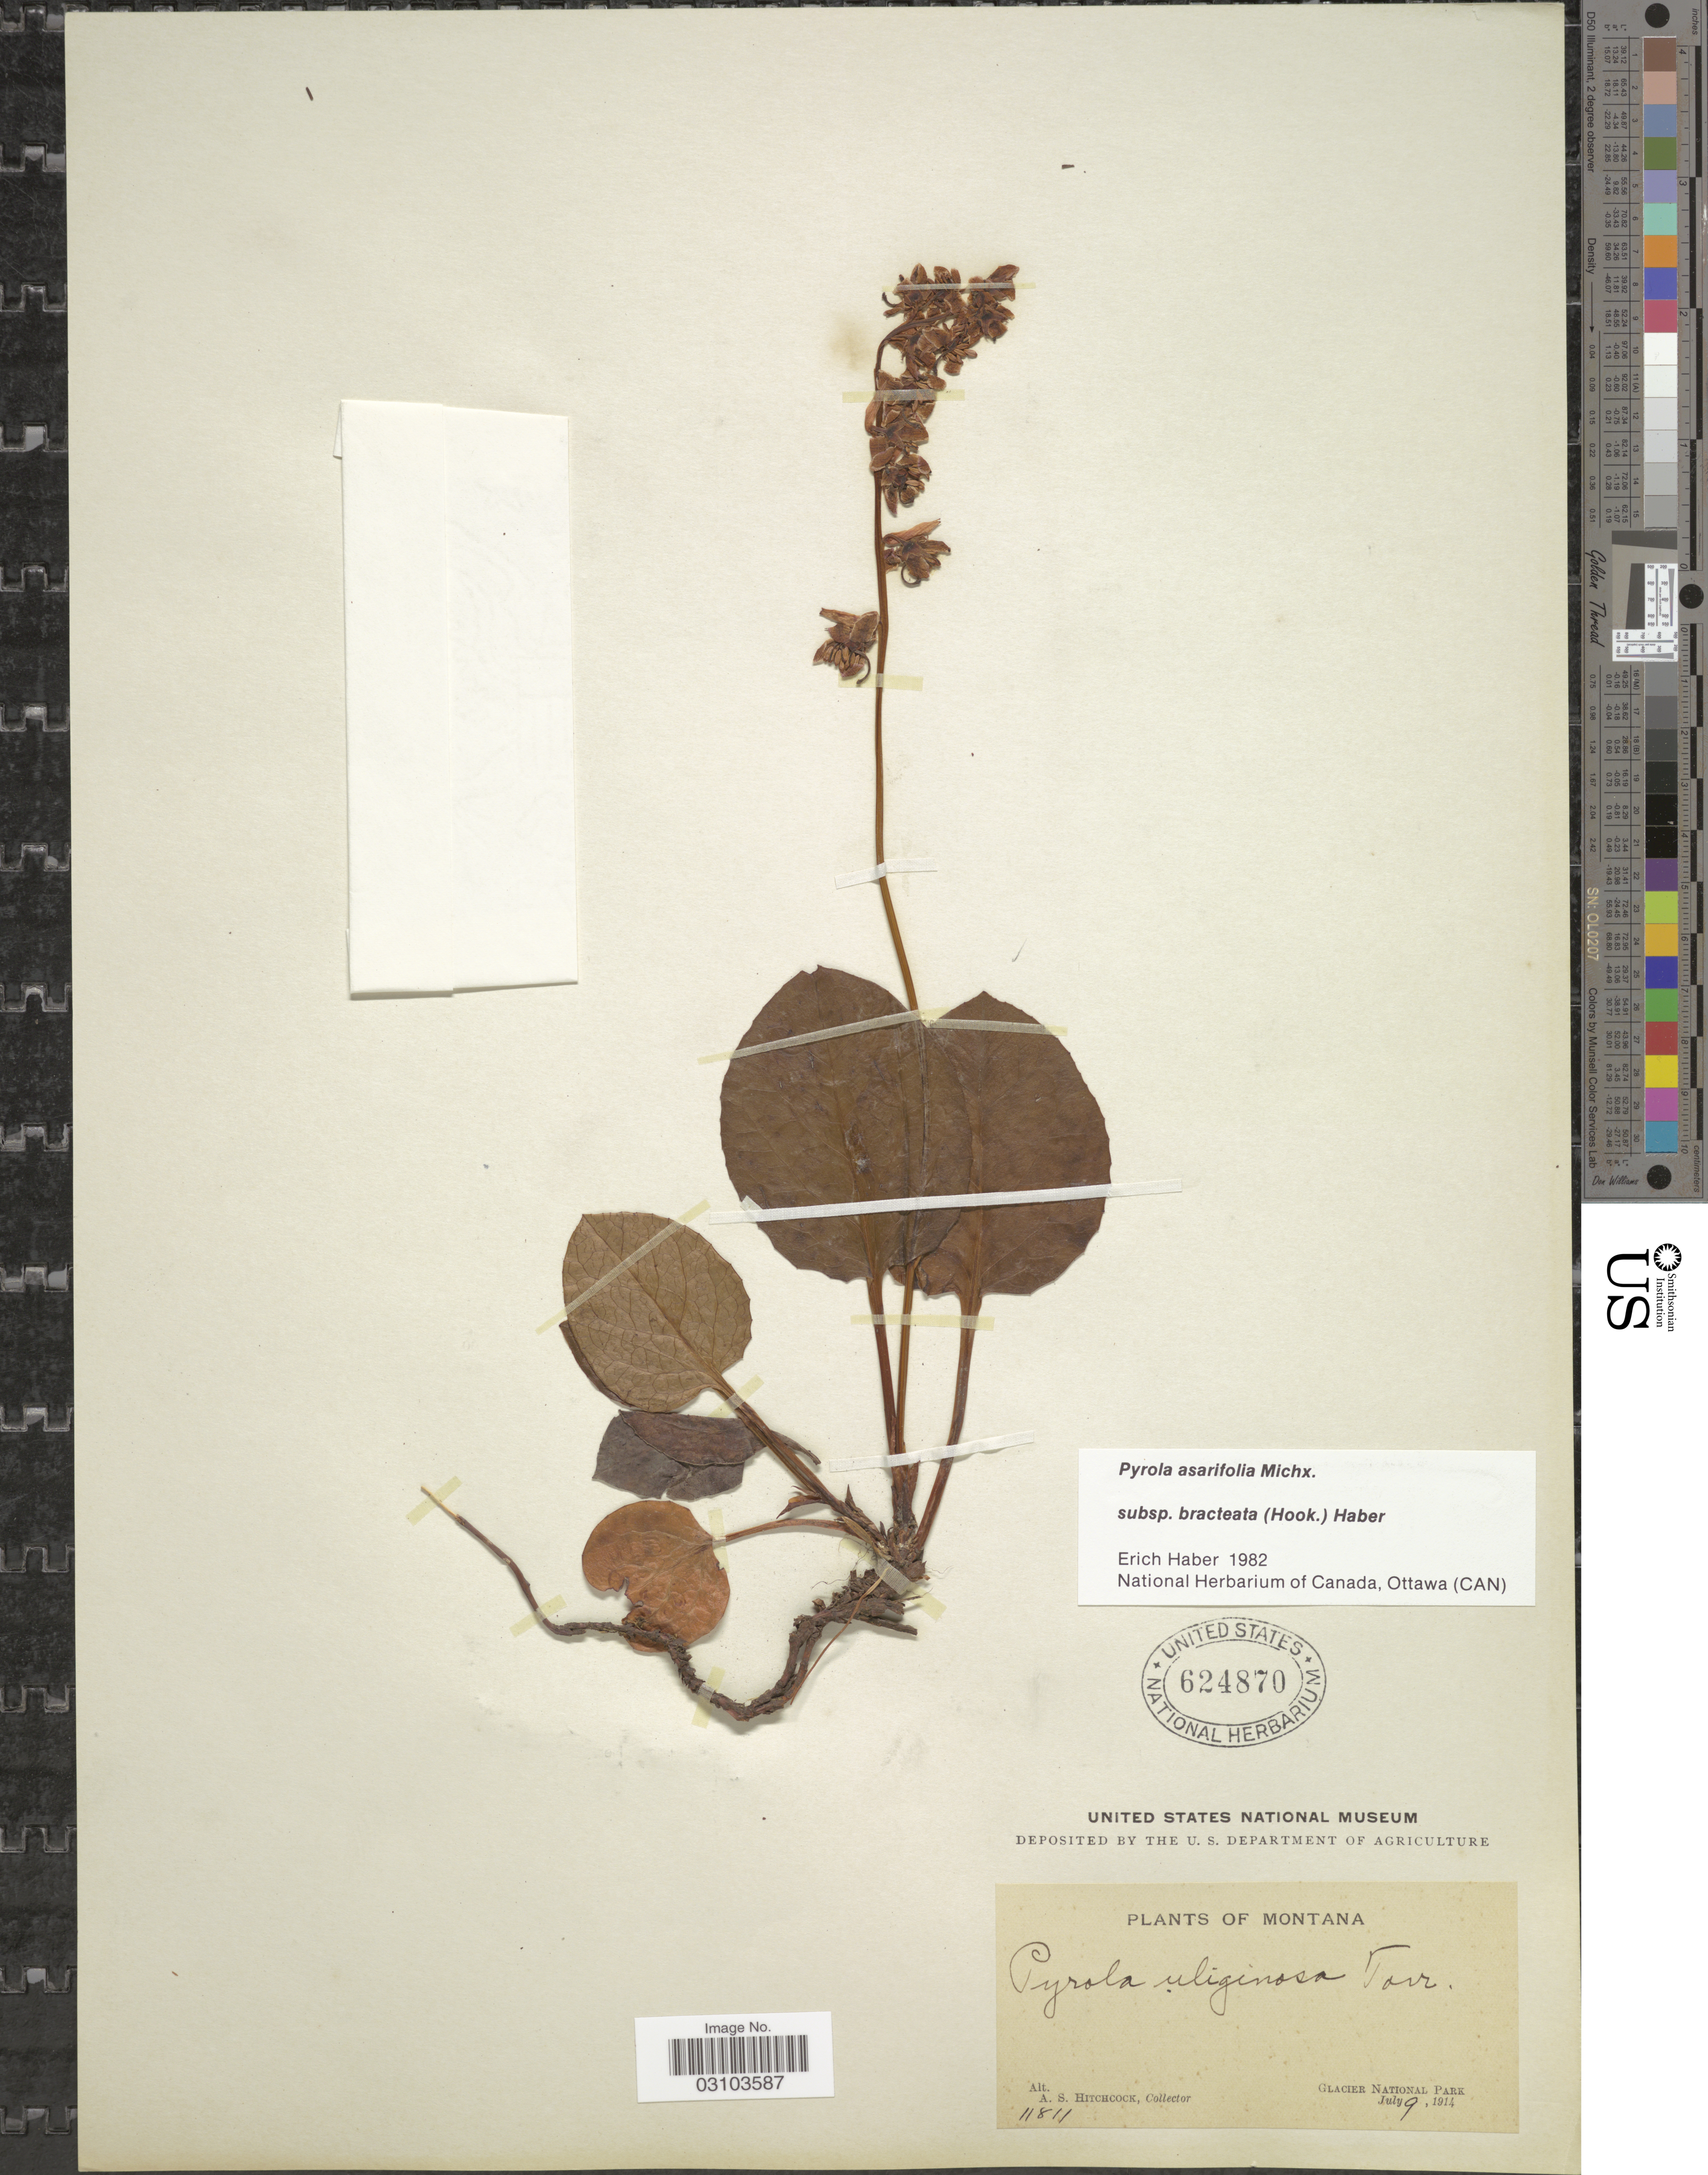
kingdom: Plantae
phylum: Tracheophyta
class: Magnoliopsida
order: Ericales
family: Ericaceae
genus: Pyrola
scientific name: Pyrola asarifolia subsp. bracteata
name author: (Hook.) Haber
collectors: A. S. Hitchcock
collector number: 11811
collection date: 1914-07-09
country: United States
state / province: Montana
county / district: Flathead / Glacier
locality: Glacier National Park.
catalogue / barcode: US 624870